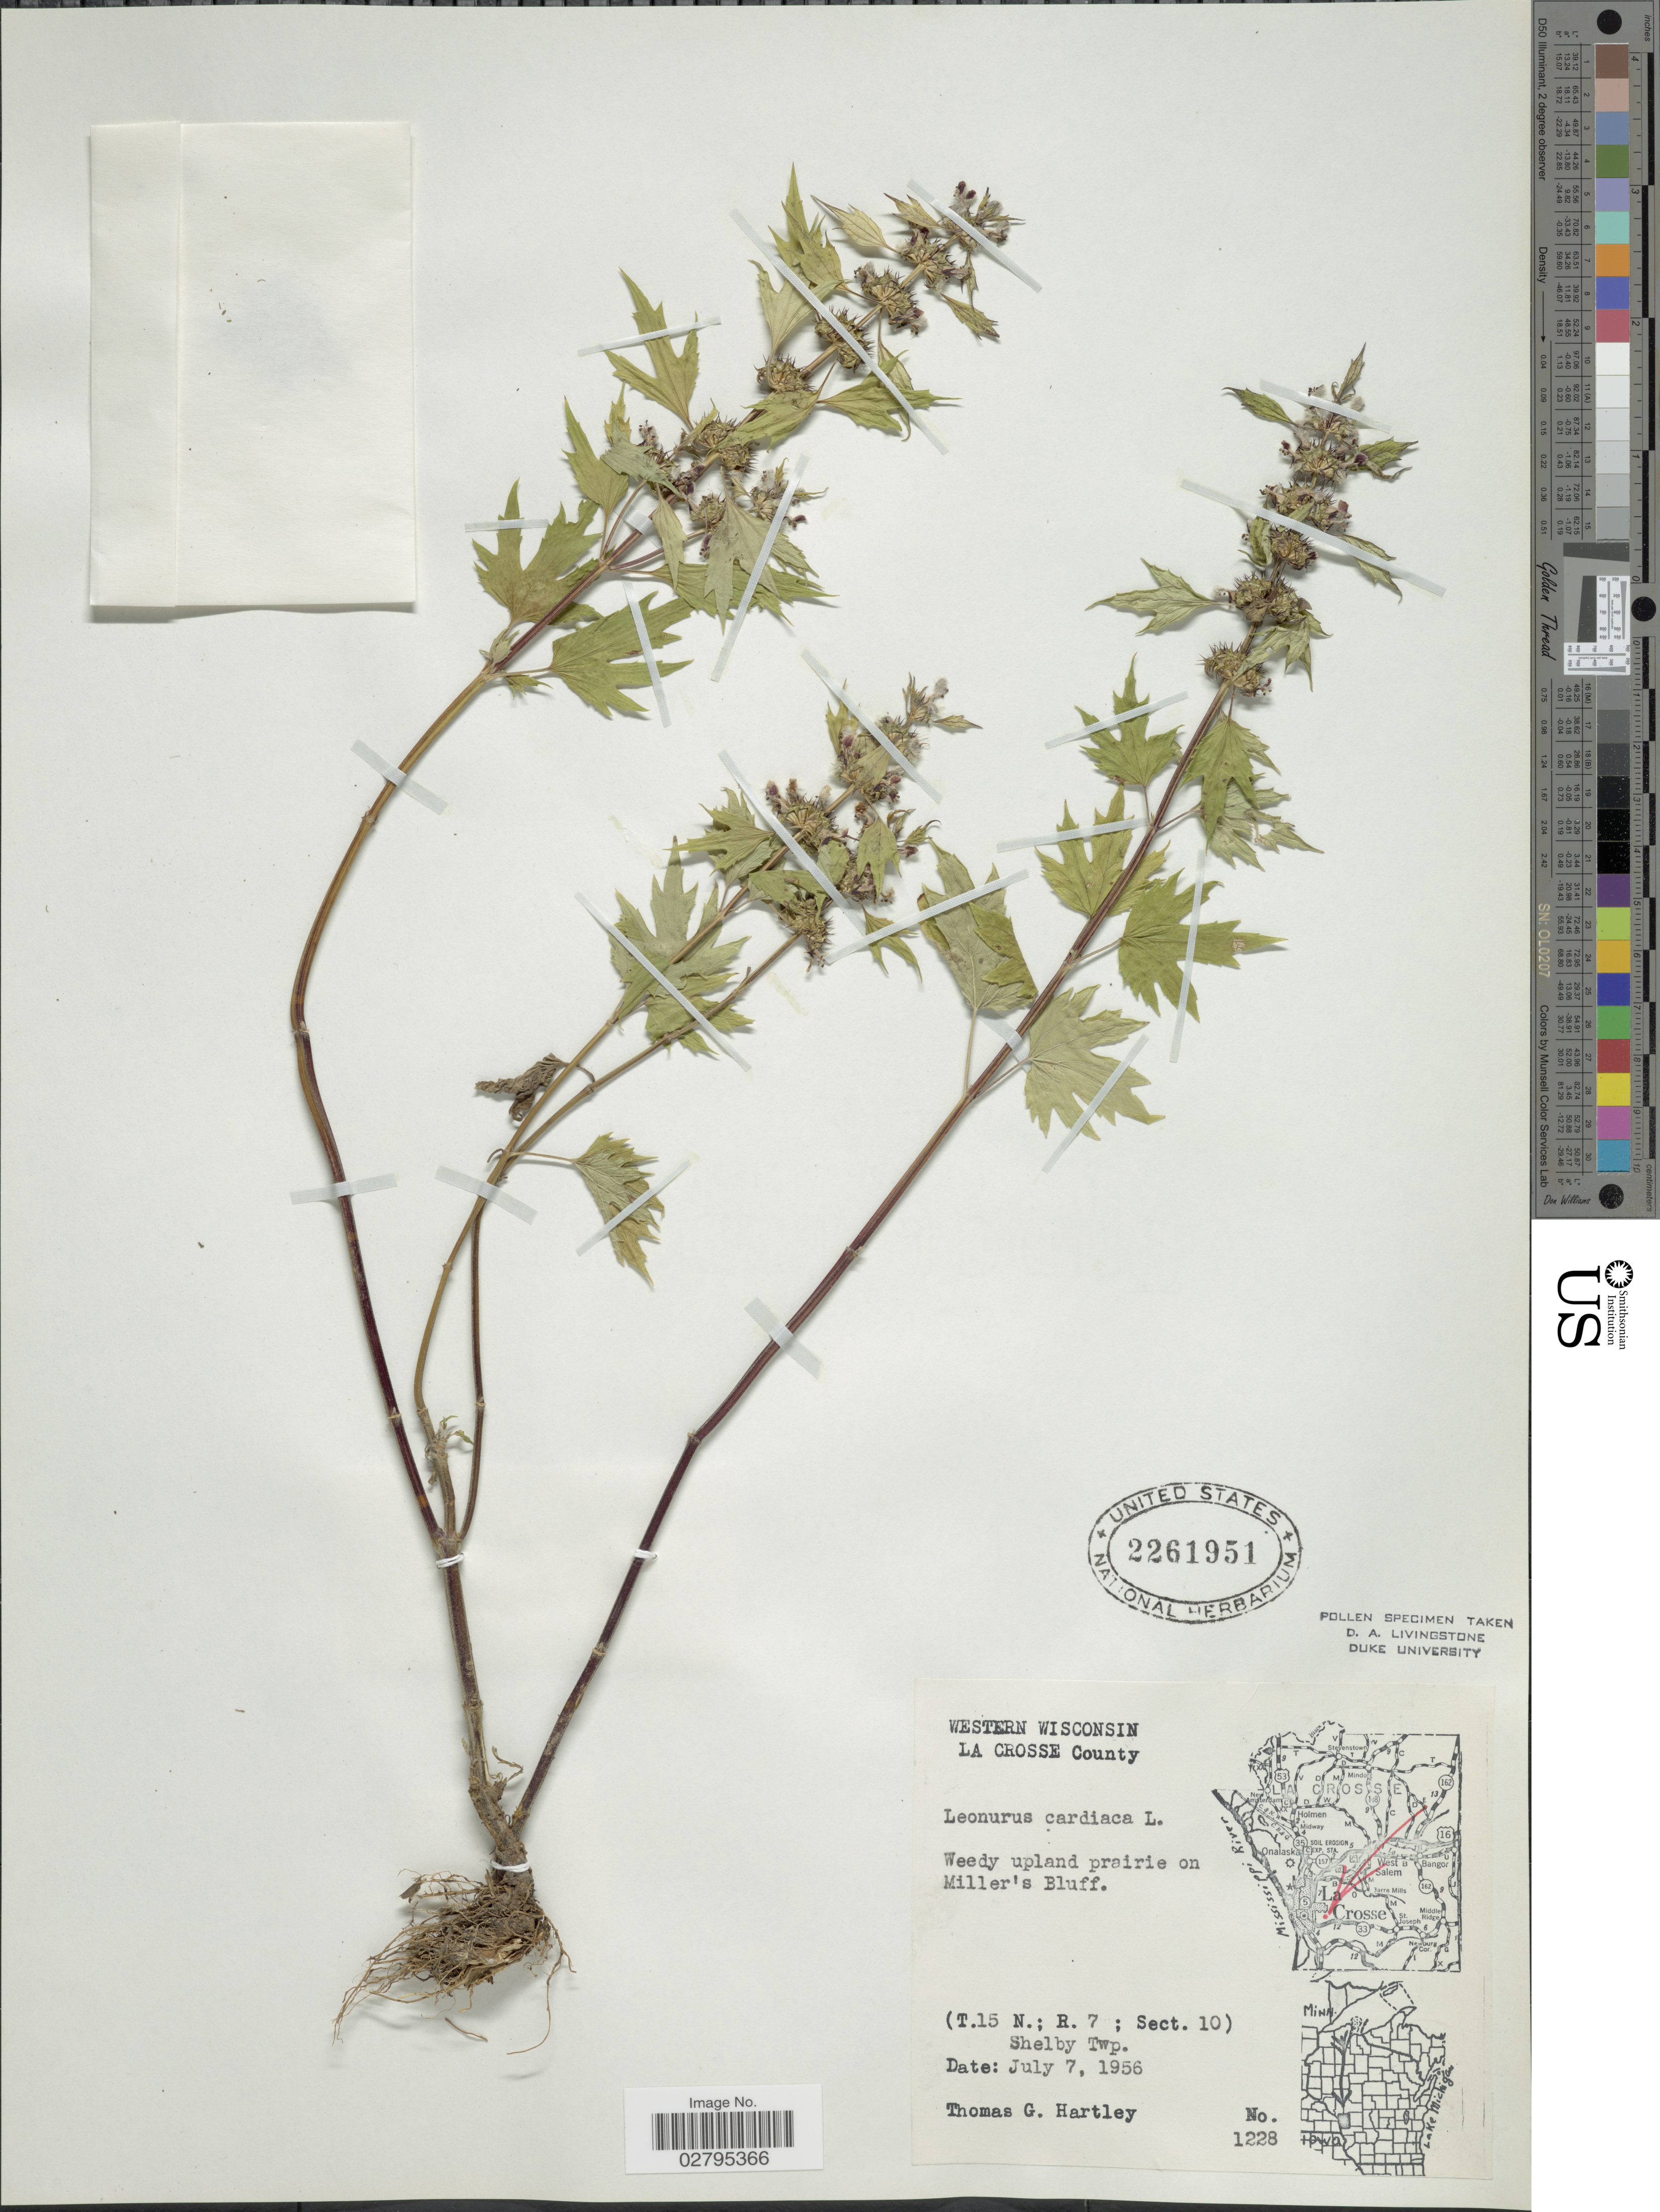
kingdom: Plantae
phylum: Tracheophyta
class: Magnoliopsida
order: Lamiales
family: Lamiaceae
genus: Leonurus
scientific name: Leonurus cardiaca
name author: L.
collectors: T. G. Hartley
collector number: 1228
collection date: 1956-07-07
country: United States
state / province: Wisconsin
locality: Western Wisconsin, La Crosse County, Miller's Bluff. (T15N; R.7; Sect 10) Shelby Twp.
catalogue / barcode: US 2261951